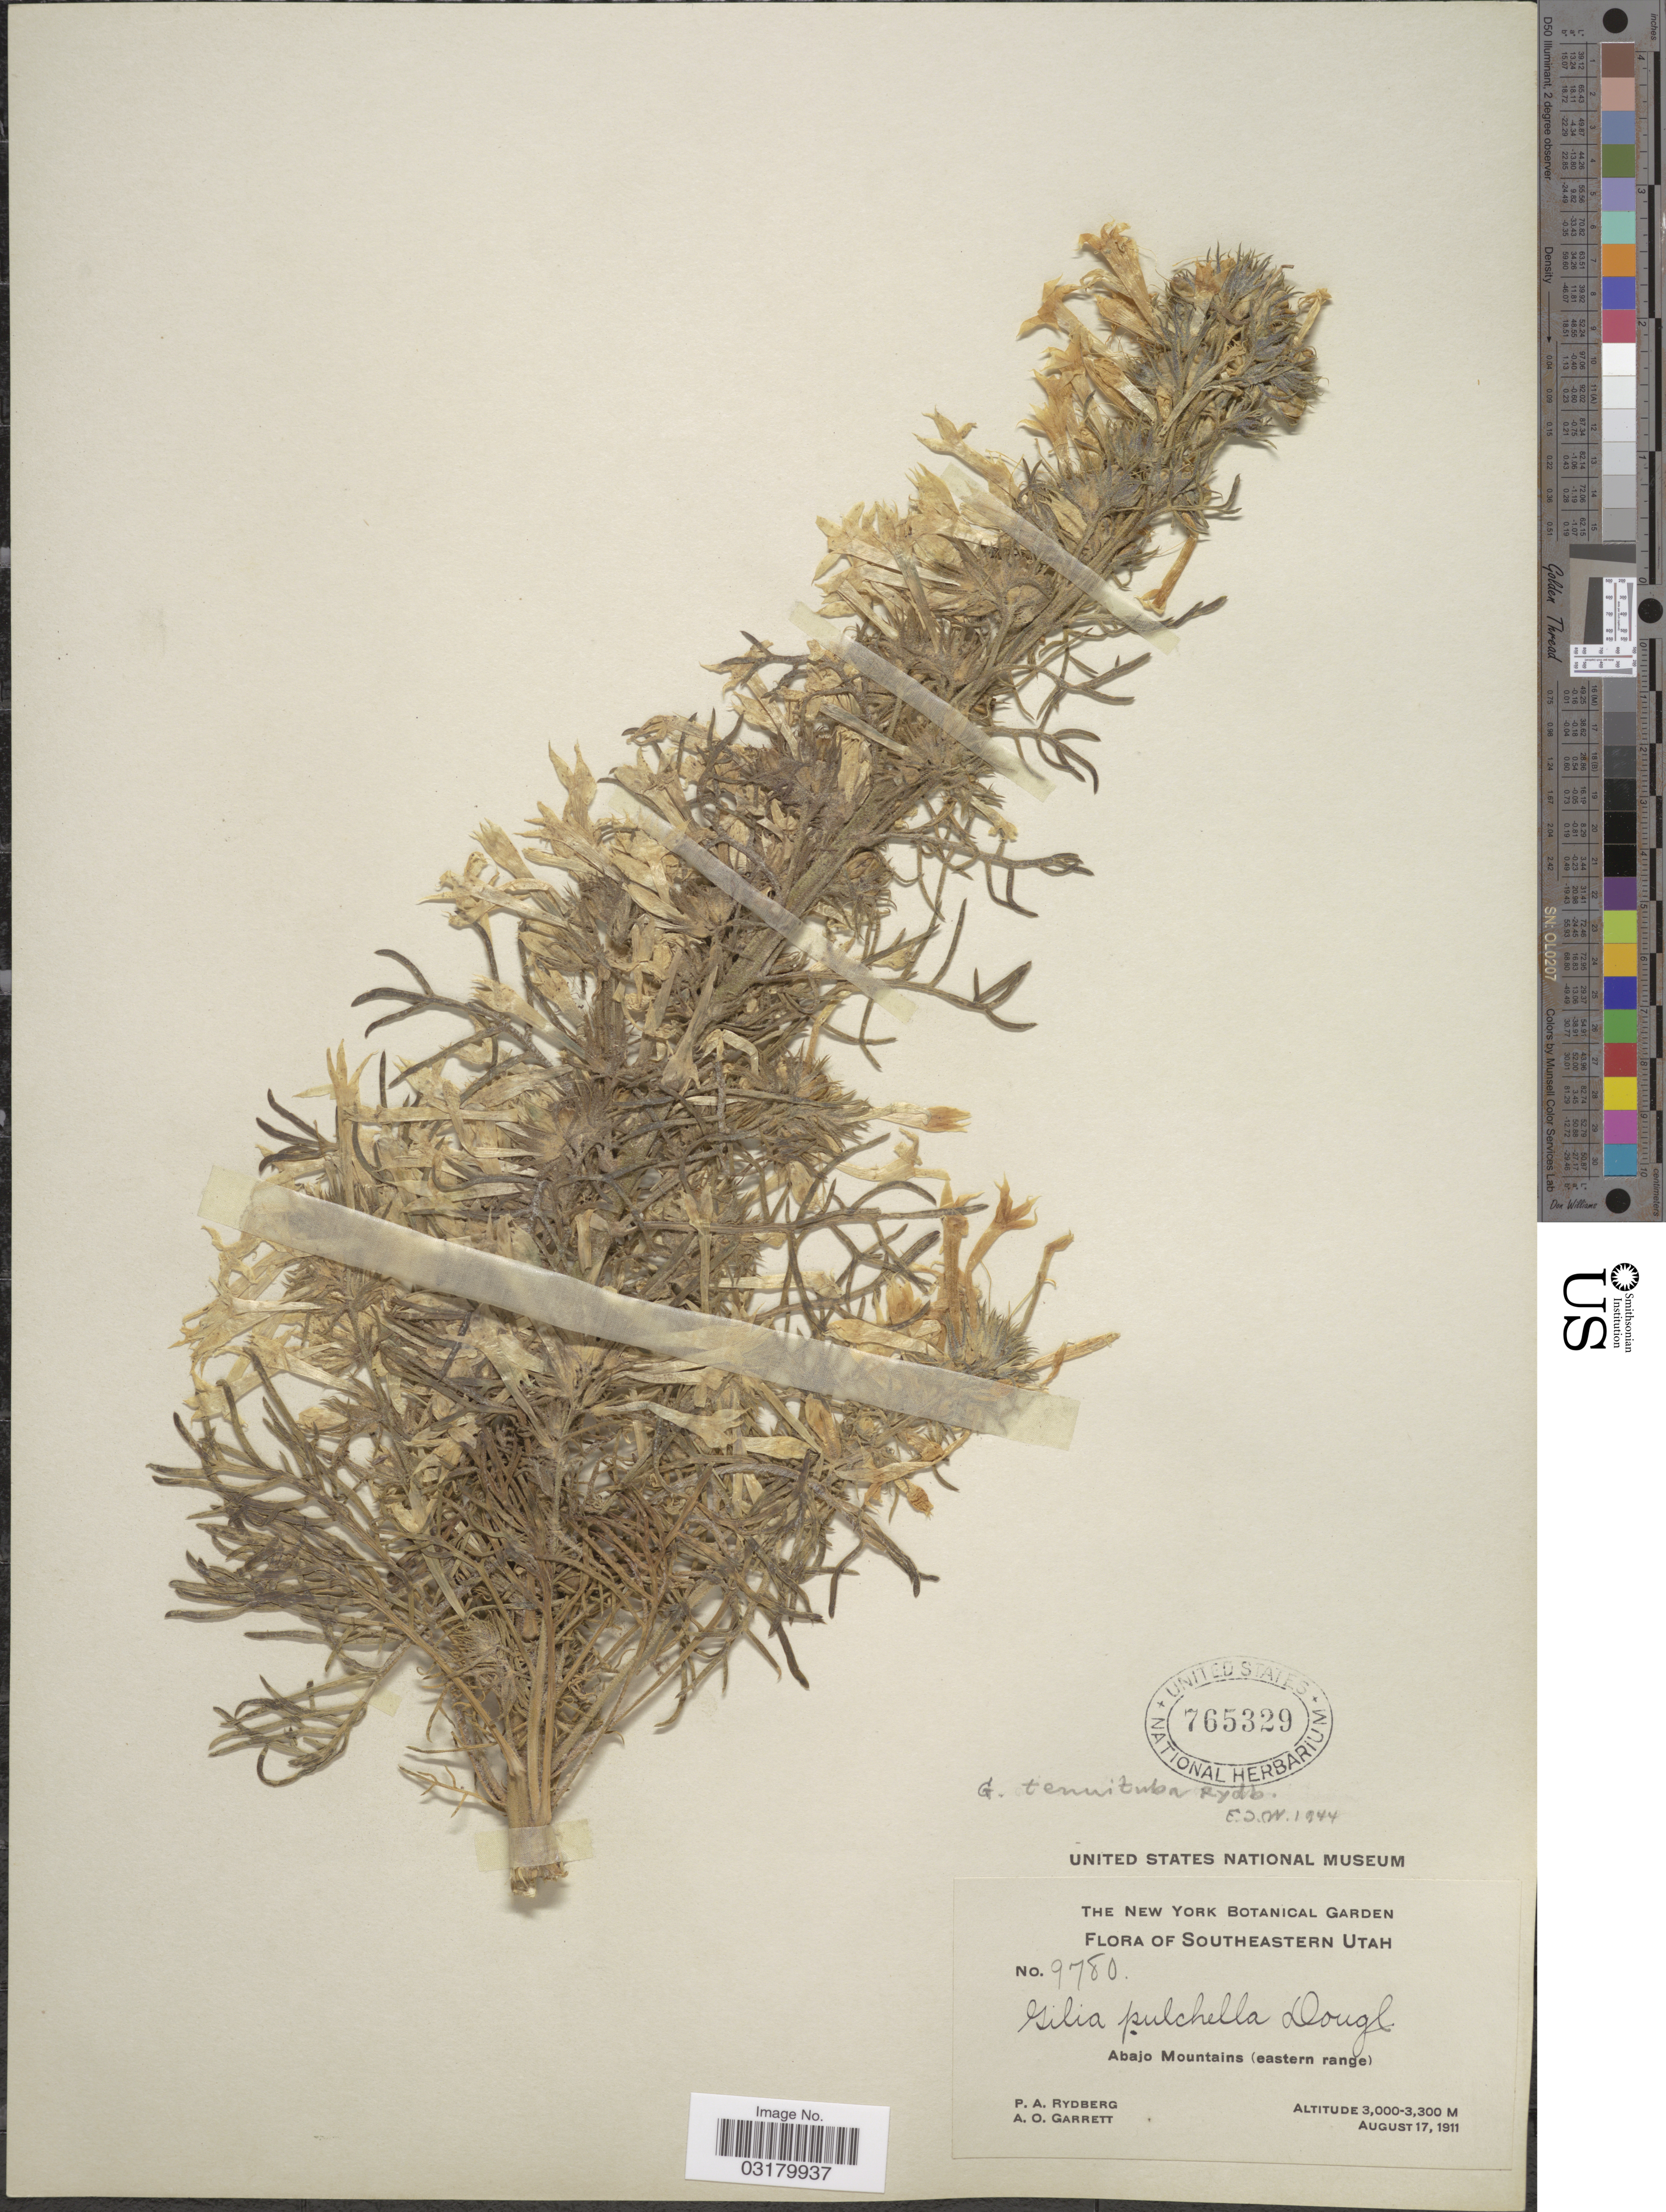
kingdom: Plantae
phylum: Tracheophyta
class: Magnoliopsida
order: Ericales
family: Polemoniaceae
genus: Ipomopsis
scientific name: Ipomopsis tenuituba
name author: (Rydb.) V.E. Grant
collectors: P. A. Rydberg & A. O. Garrett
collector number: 9780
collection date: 1911-08-17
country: United States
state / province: Utah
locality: Southeastern Utah. Abajo Mountains (eastern range).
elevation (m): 3000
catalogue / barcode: US 765329